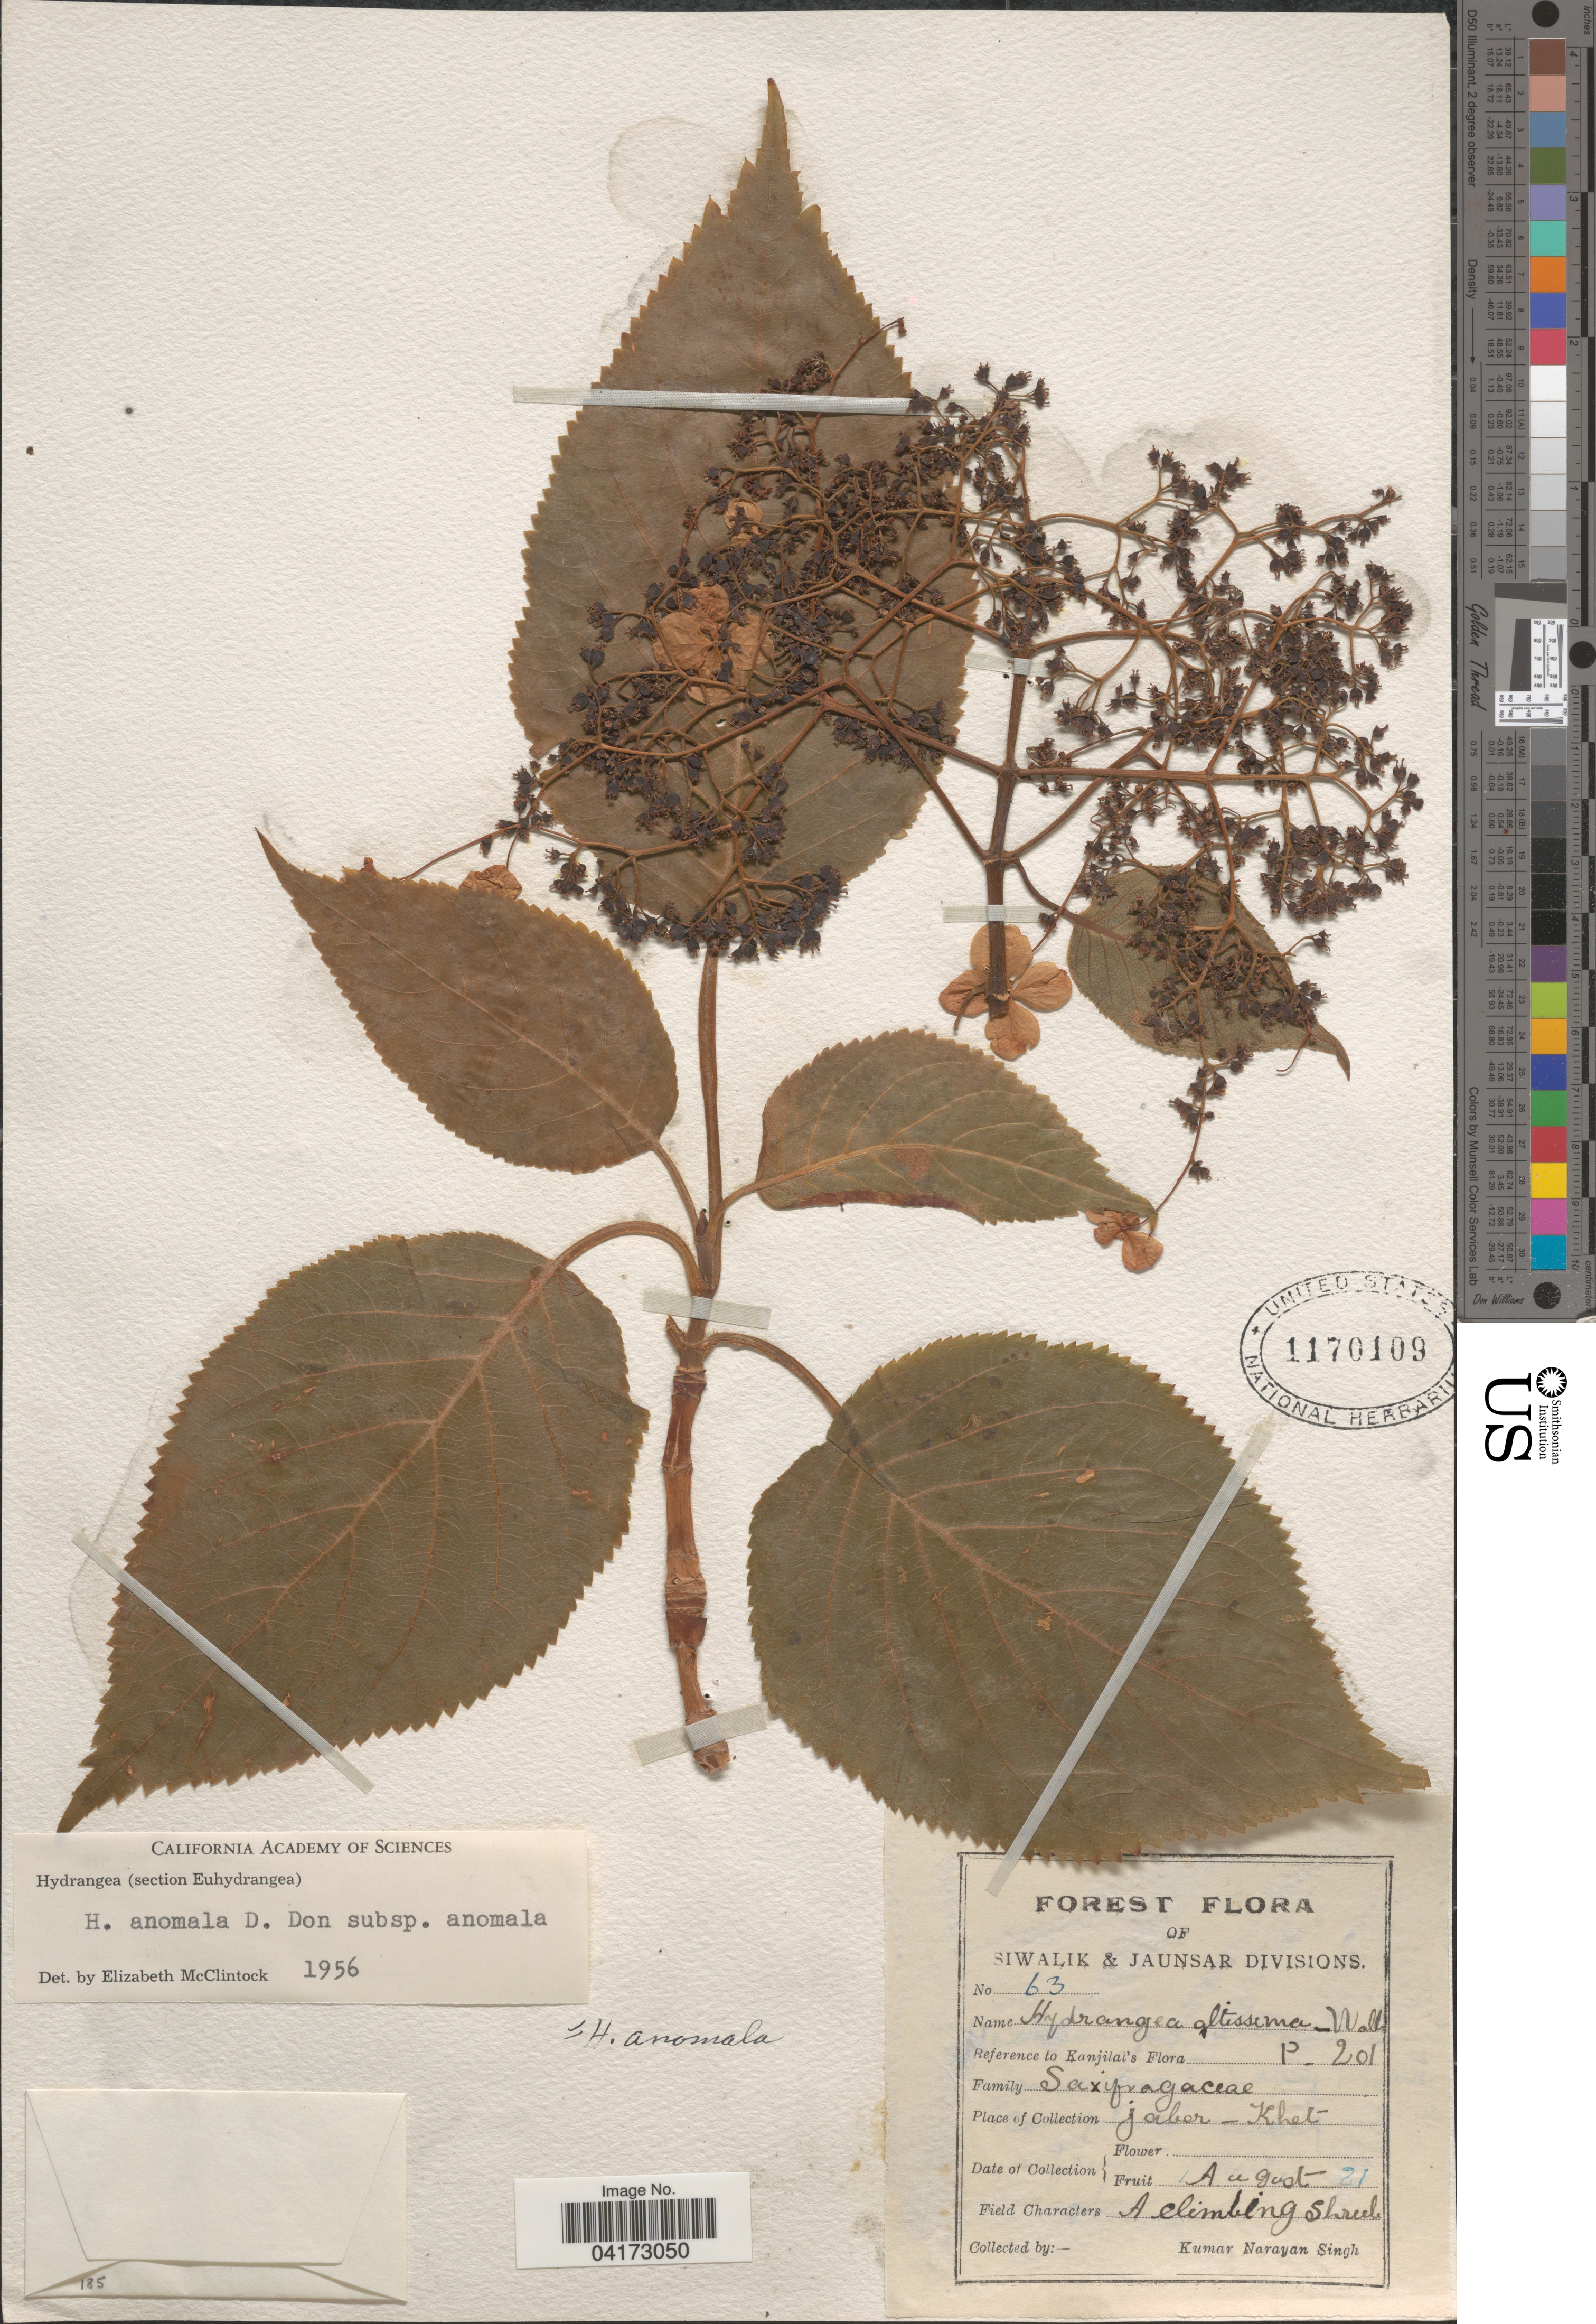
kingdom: Plantae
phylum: Tracheophyta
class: Magnoliopsida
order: Cornales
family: Hydrangeaceae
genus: Hydrangea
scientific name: Hydrangea anomala subsp. anomala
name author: D. Don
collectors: K. Singh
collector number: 63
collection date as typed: Transcribed d/m/y: /8/21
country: India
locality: Siwalik & Jaunsar Divisions. Jaber - Khet.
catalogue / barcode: US 1170109